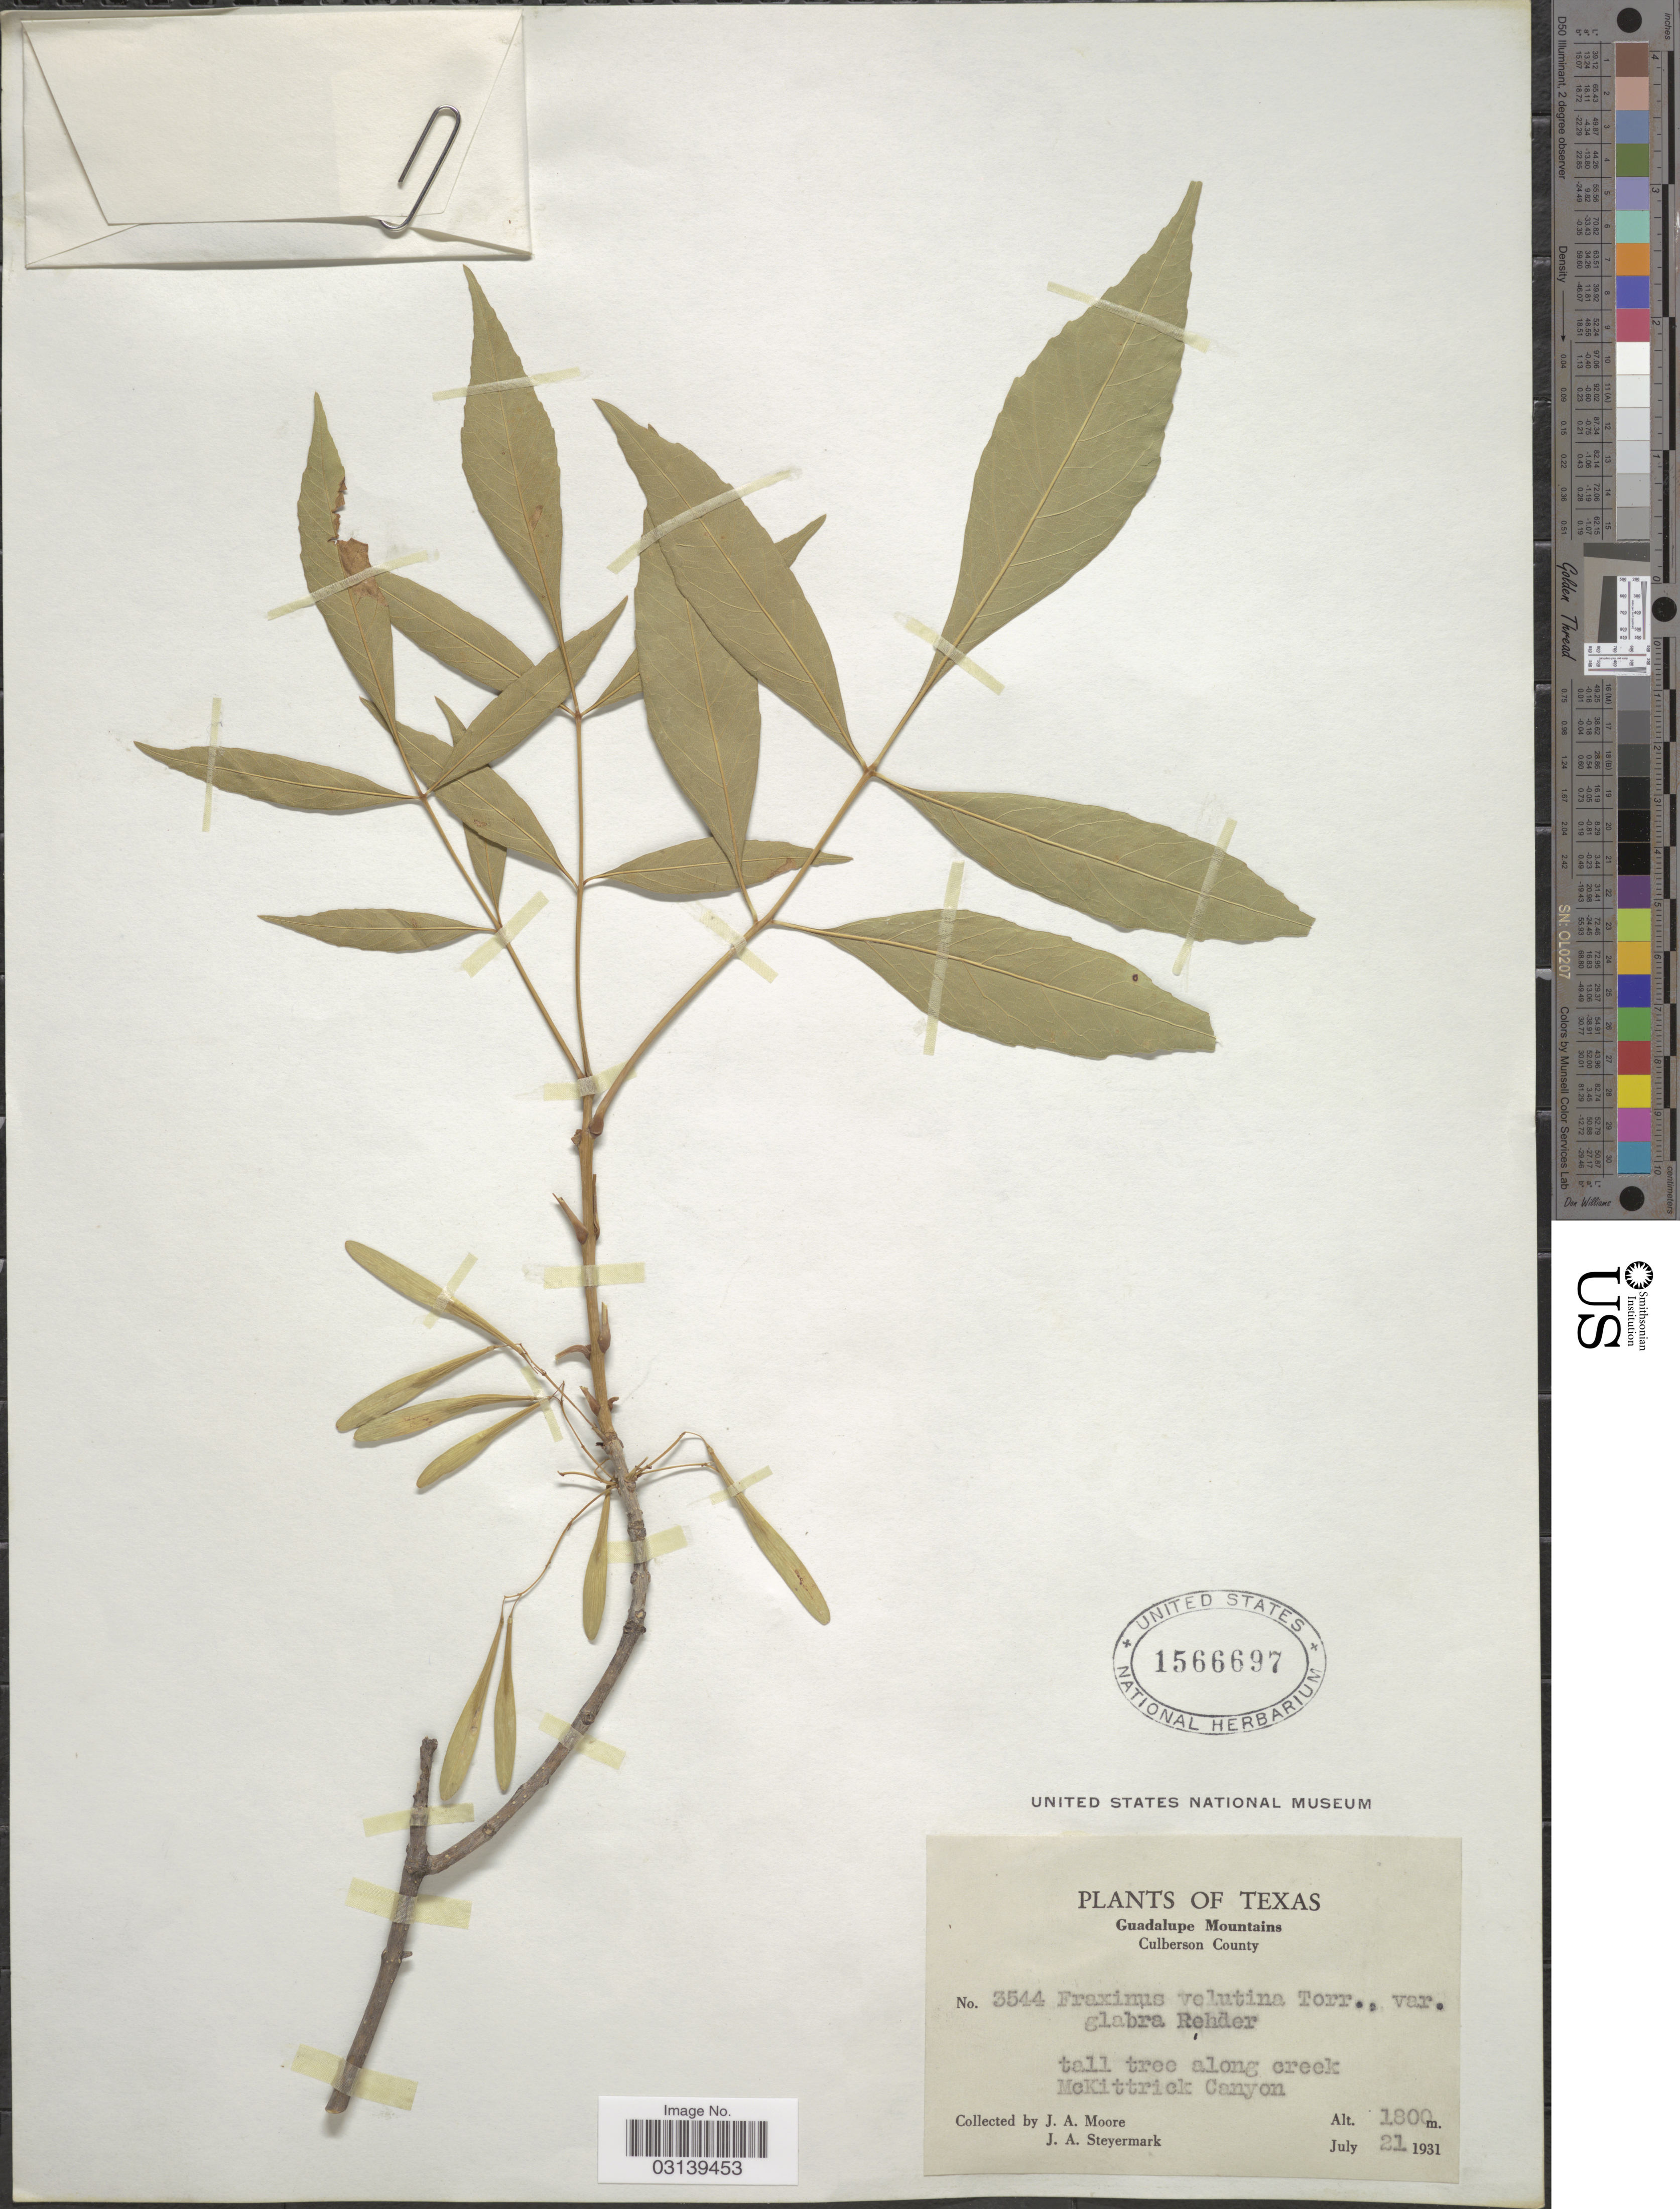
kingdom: Plantae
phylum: Tracheophyta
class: Magnoliopsida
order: Lamiales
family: Oleaceae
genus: Fraxinus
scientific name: Fraxinus velutina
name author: Torr.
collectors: J. A. Moore & J. Steyermark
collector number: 3544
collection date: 1931-07-21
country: United States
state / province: Texas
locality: Guadalupe Mountains, Culberson County, along creek Mckittrick Canyon.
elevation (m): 1800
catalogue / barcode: US 1566697